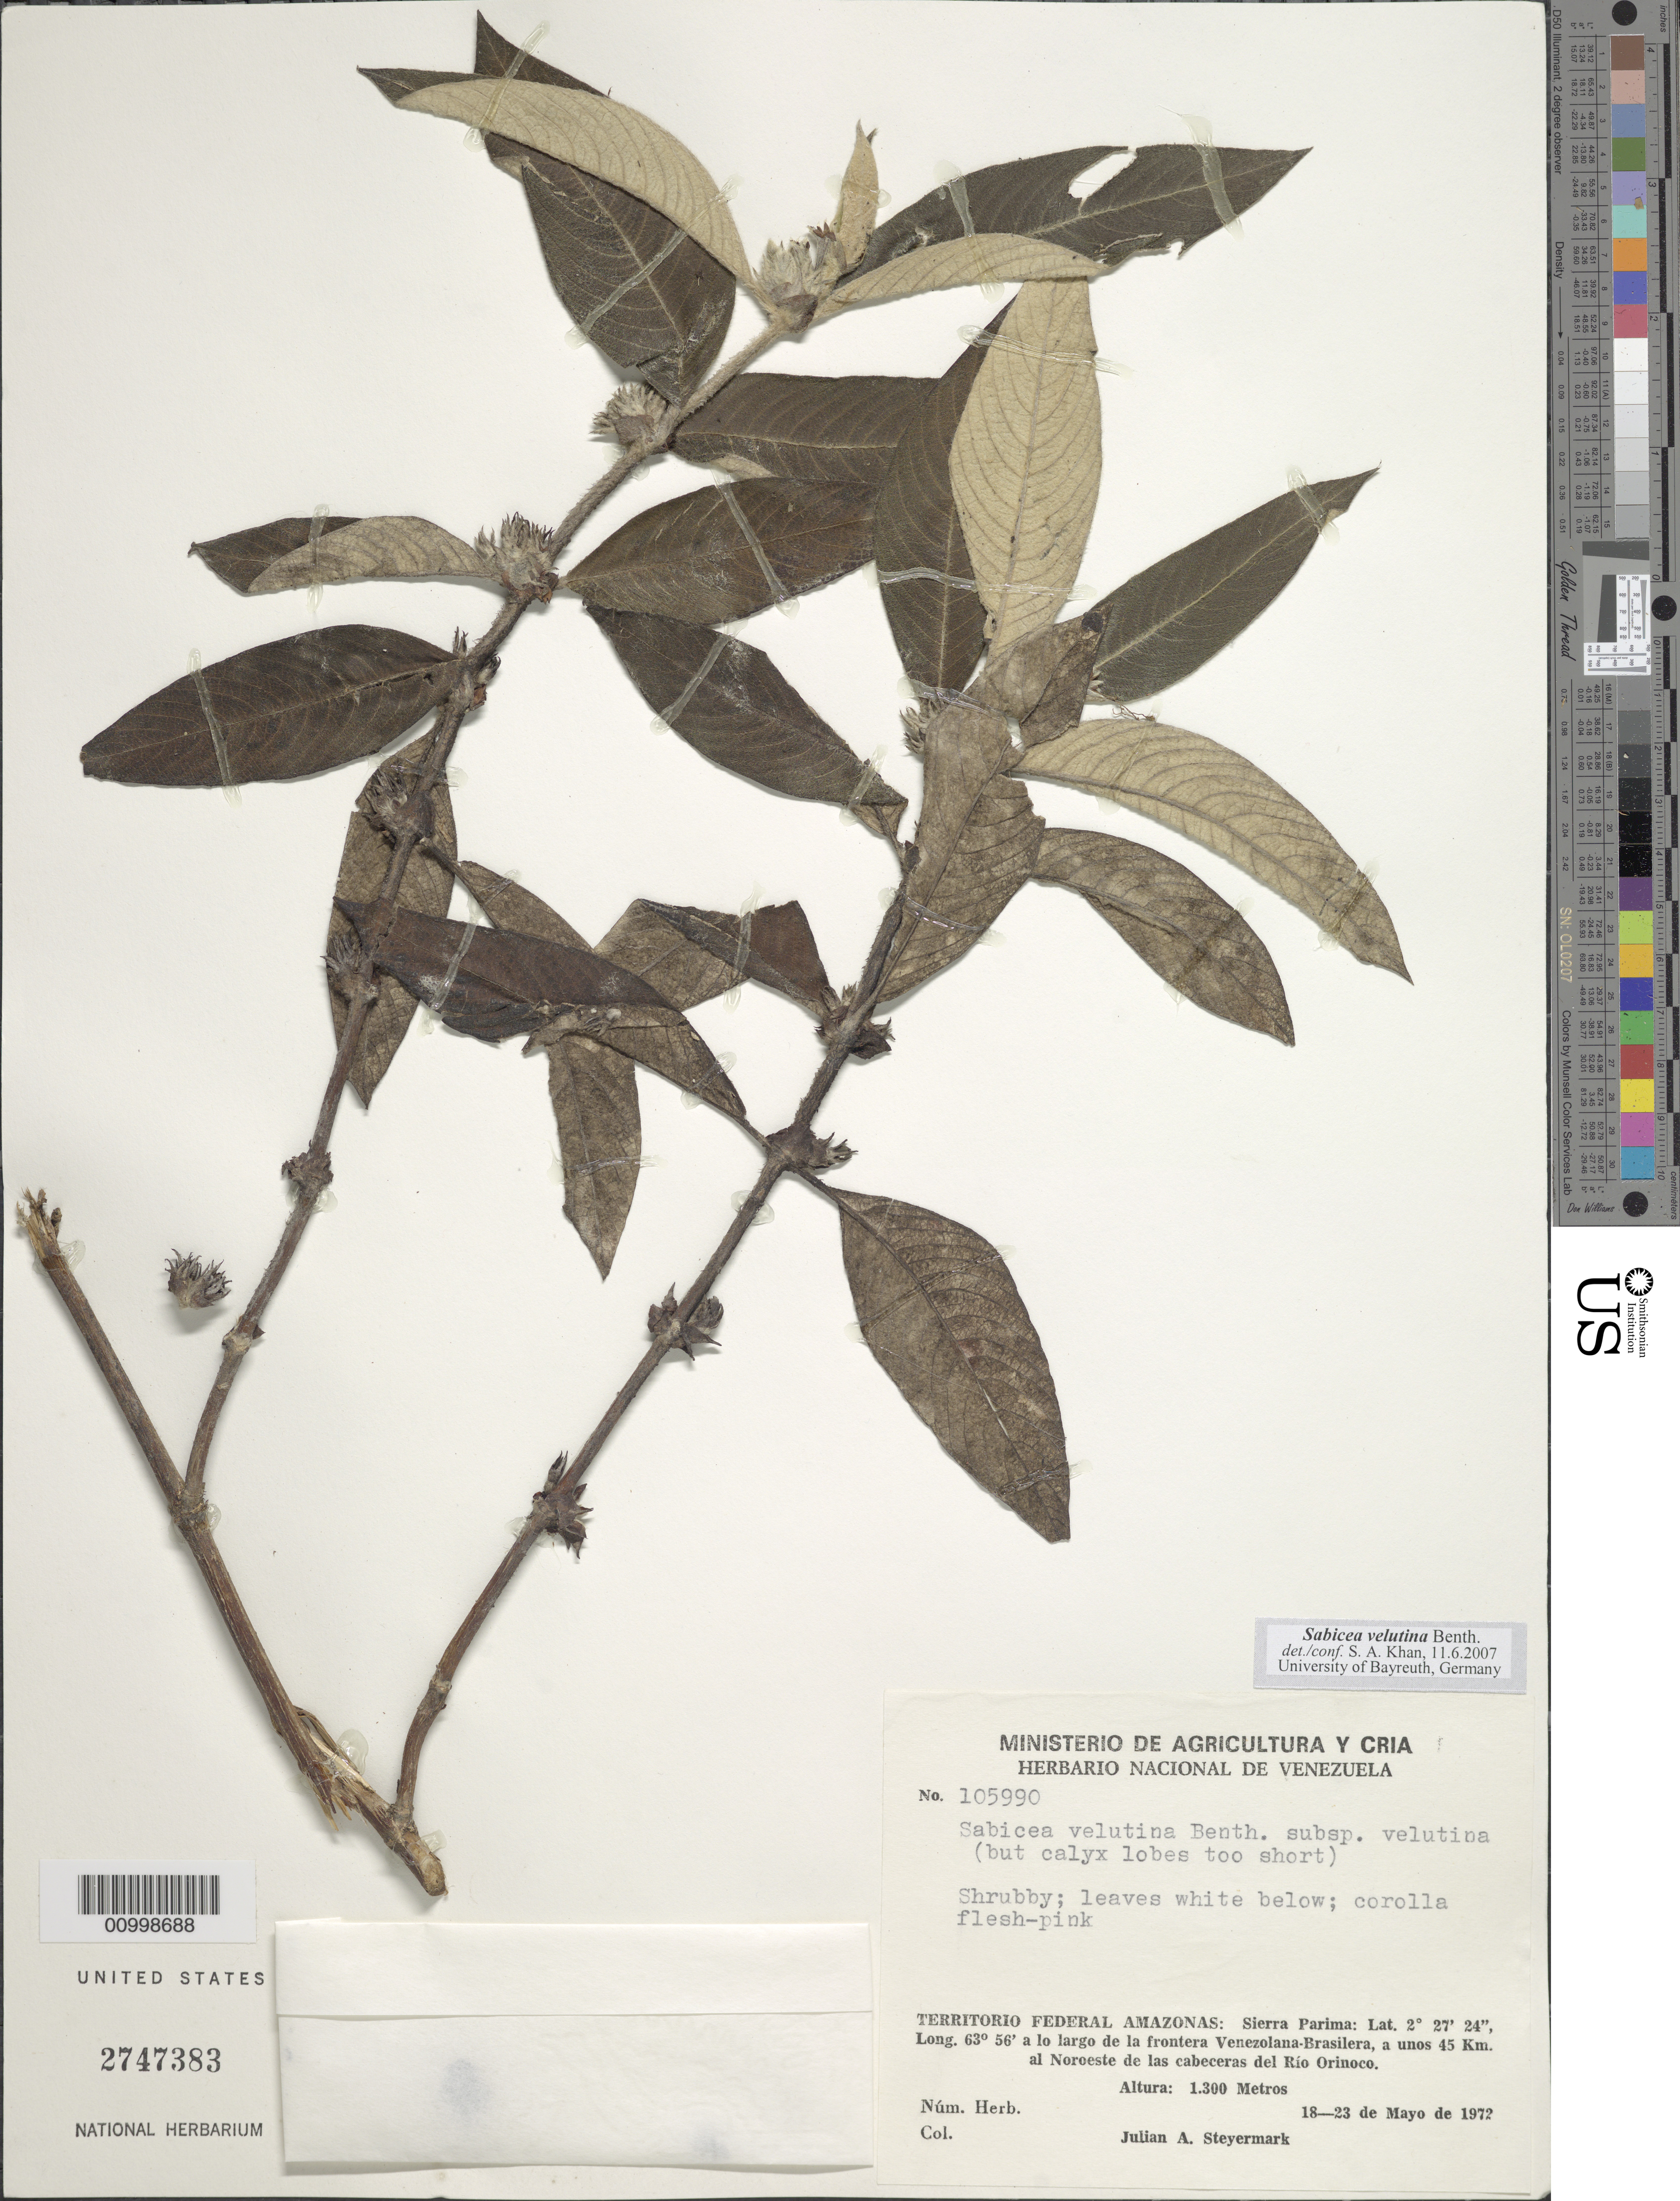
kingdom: Plantae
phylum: Tracheophyta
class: Magnoliopsida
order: Gentianales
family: Rubiaceae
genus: Sabicea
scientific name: Sabicea velutina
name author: Benth.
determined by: Khan, Saleh A.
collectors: J. Steyermark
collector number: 105990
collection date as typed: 18-May-72 to 23-May-72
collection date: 1972-05-18/1972-05-23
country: Venezuela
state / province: Amazonas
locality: Sierra Parima, la frontera Venezolana-Brasilera, a unos 45 km al noroeste de las cabeceras del Río Orinoco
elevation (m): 1300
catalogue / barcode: US 2747383